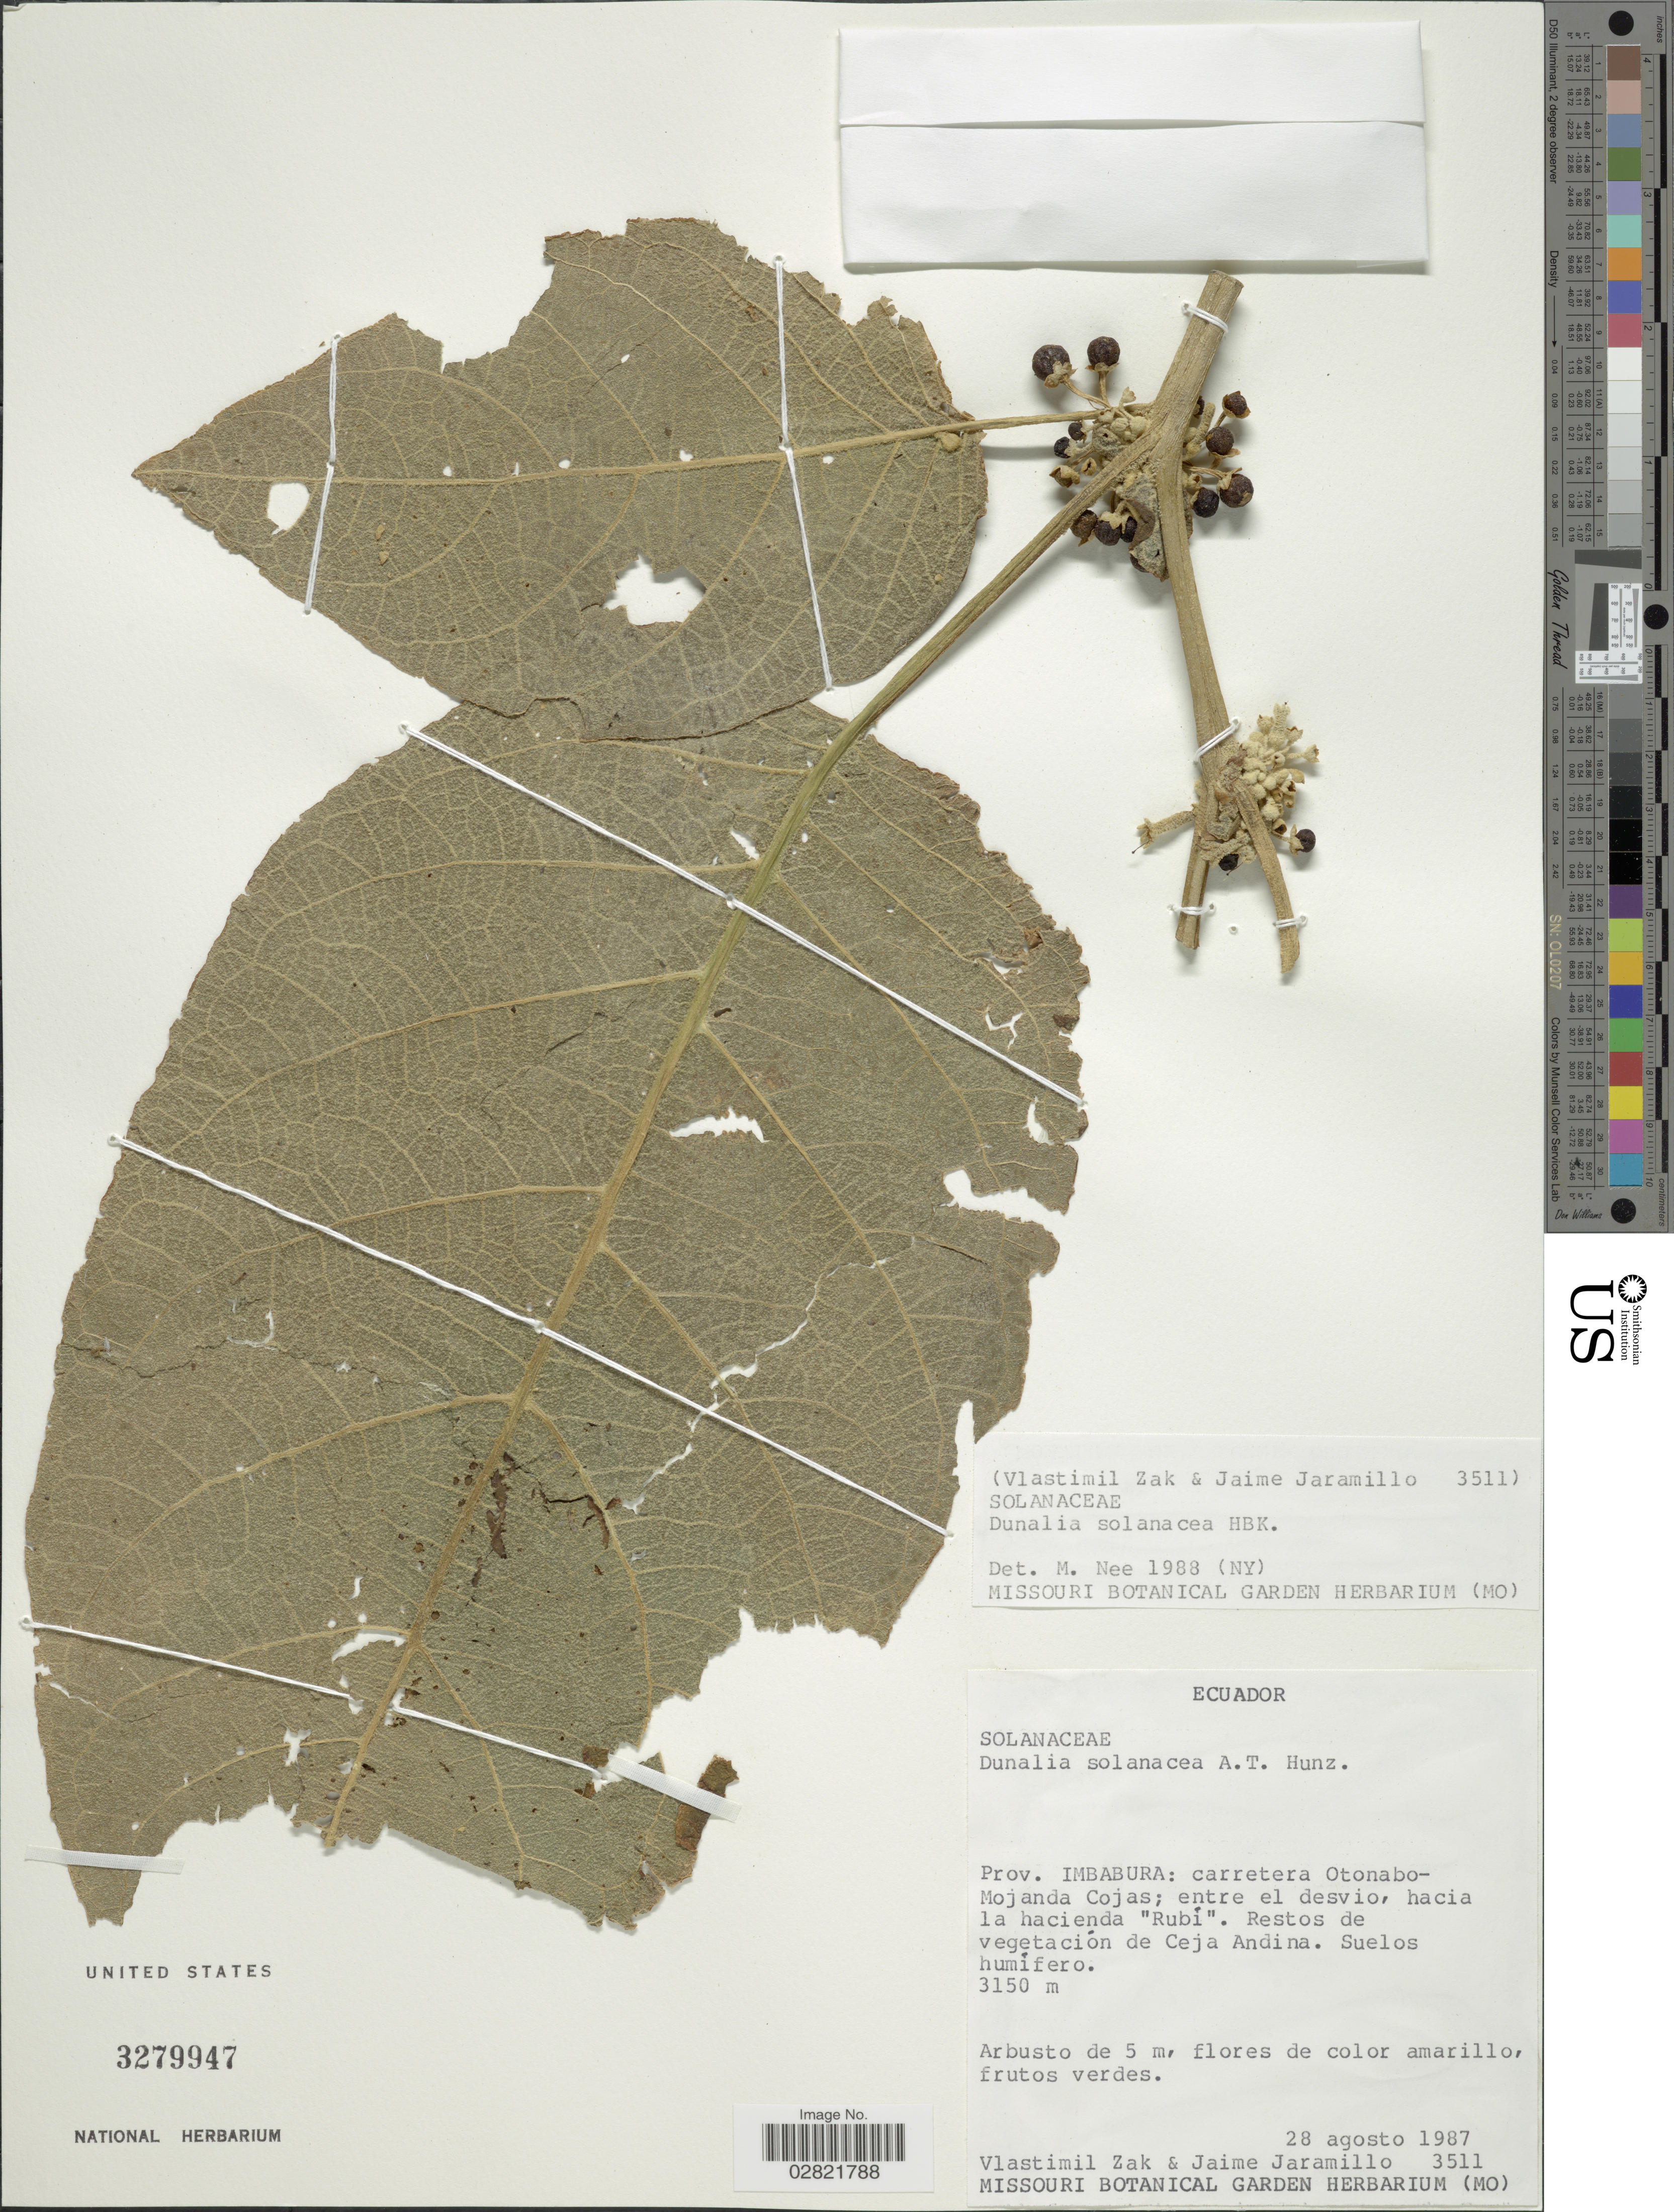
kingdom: Plantae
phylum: Tracheophyta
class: Magnoliopsida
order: Solanales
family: Solanaceae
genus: Dunalia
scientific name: Dunalia solanacea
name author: Kunth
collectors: V. Zak & J. Jaramillo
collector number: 3511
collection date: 1987-08-28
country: Ecuador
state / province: Imbabura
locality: Carretera Otonabo-Mojanda Cojas; entre el desvio, hacia la hacienda "Rubi". Restos de vegetación de Ceja Andina.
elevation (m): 3150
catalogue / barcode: US 3279947